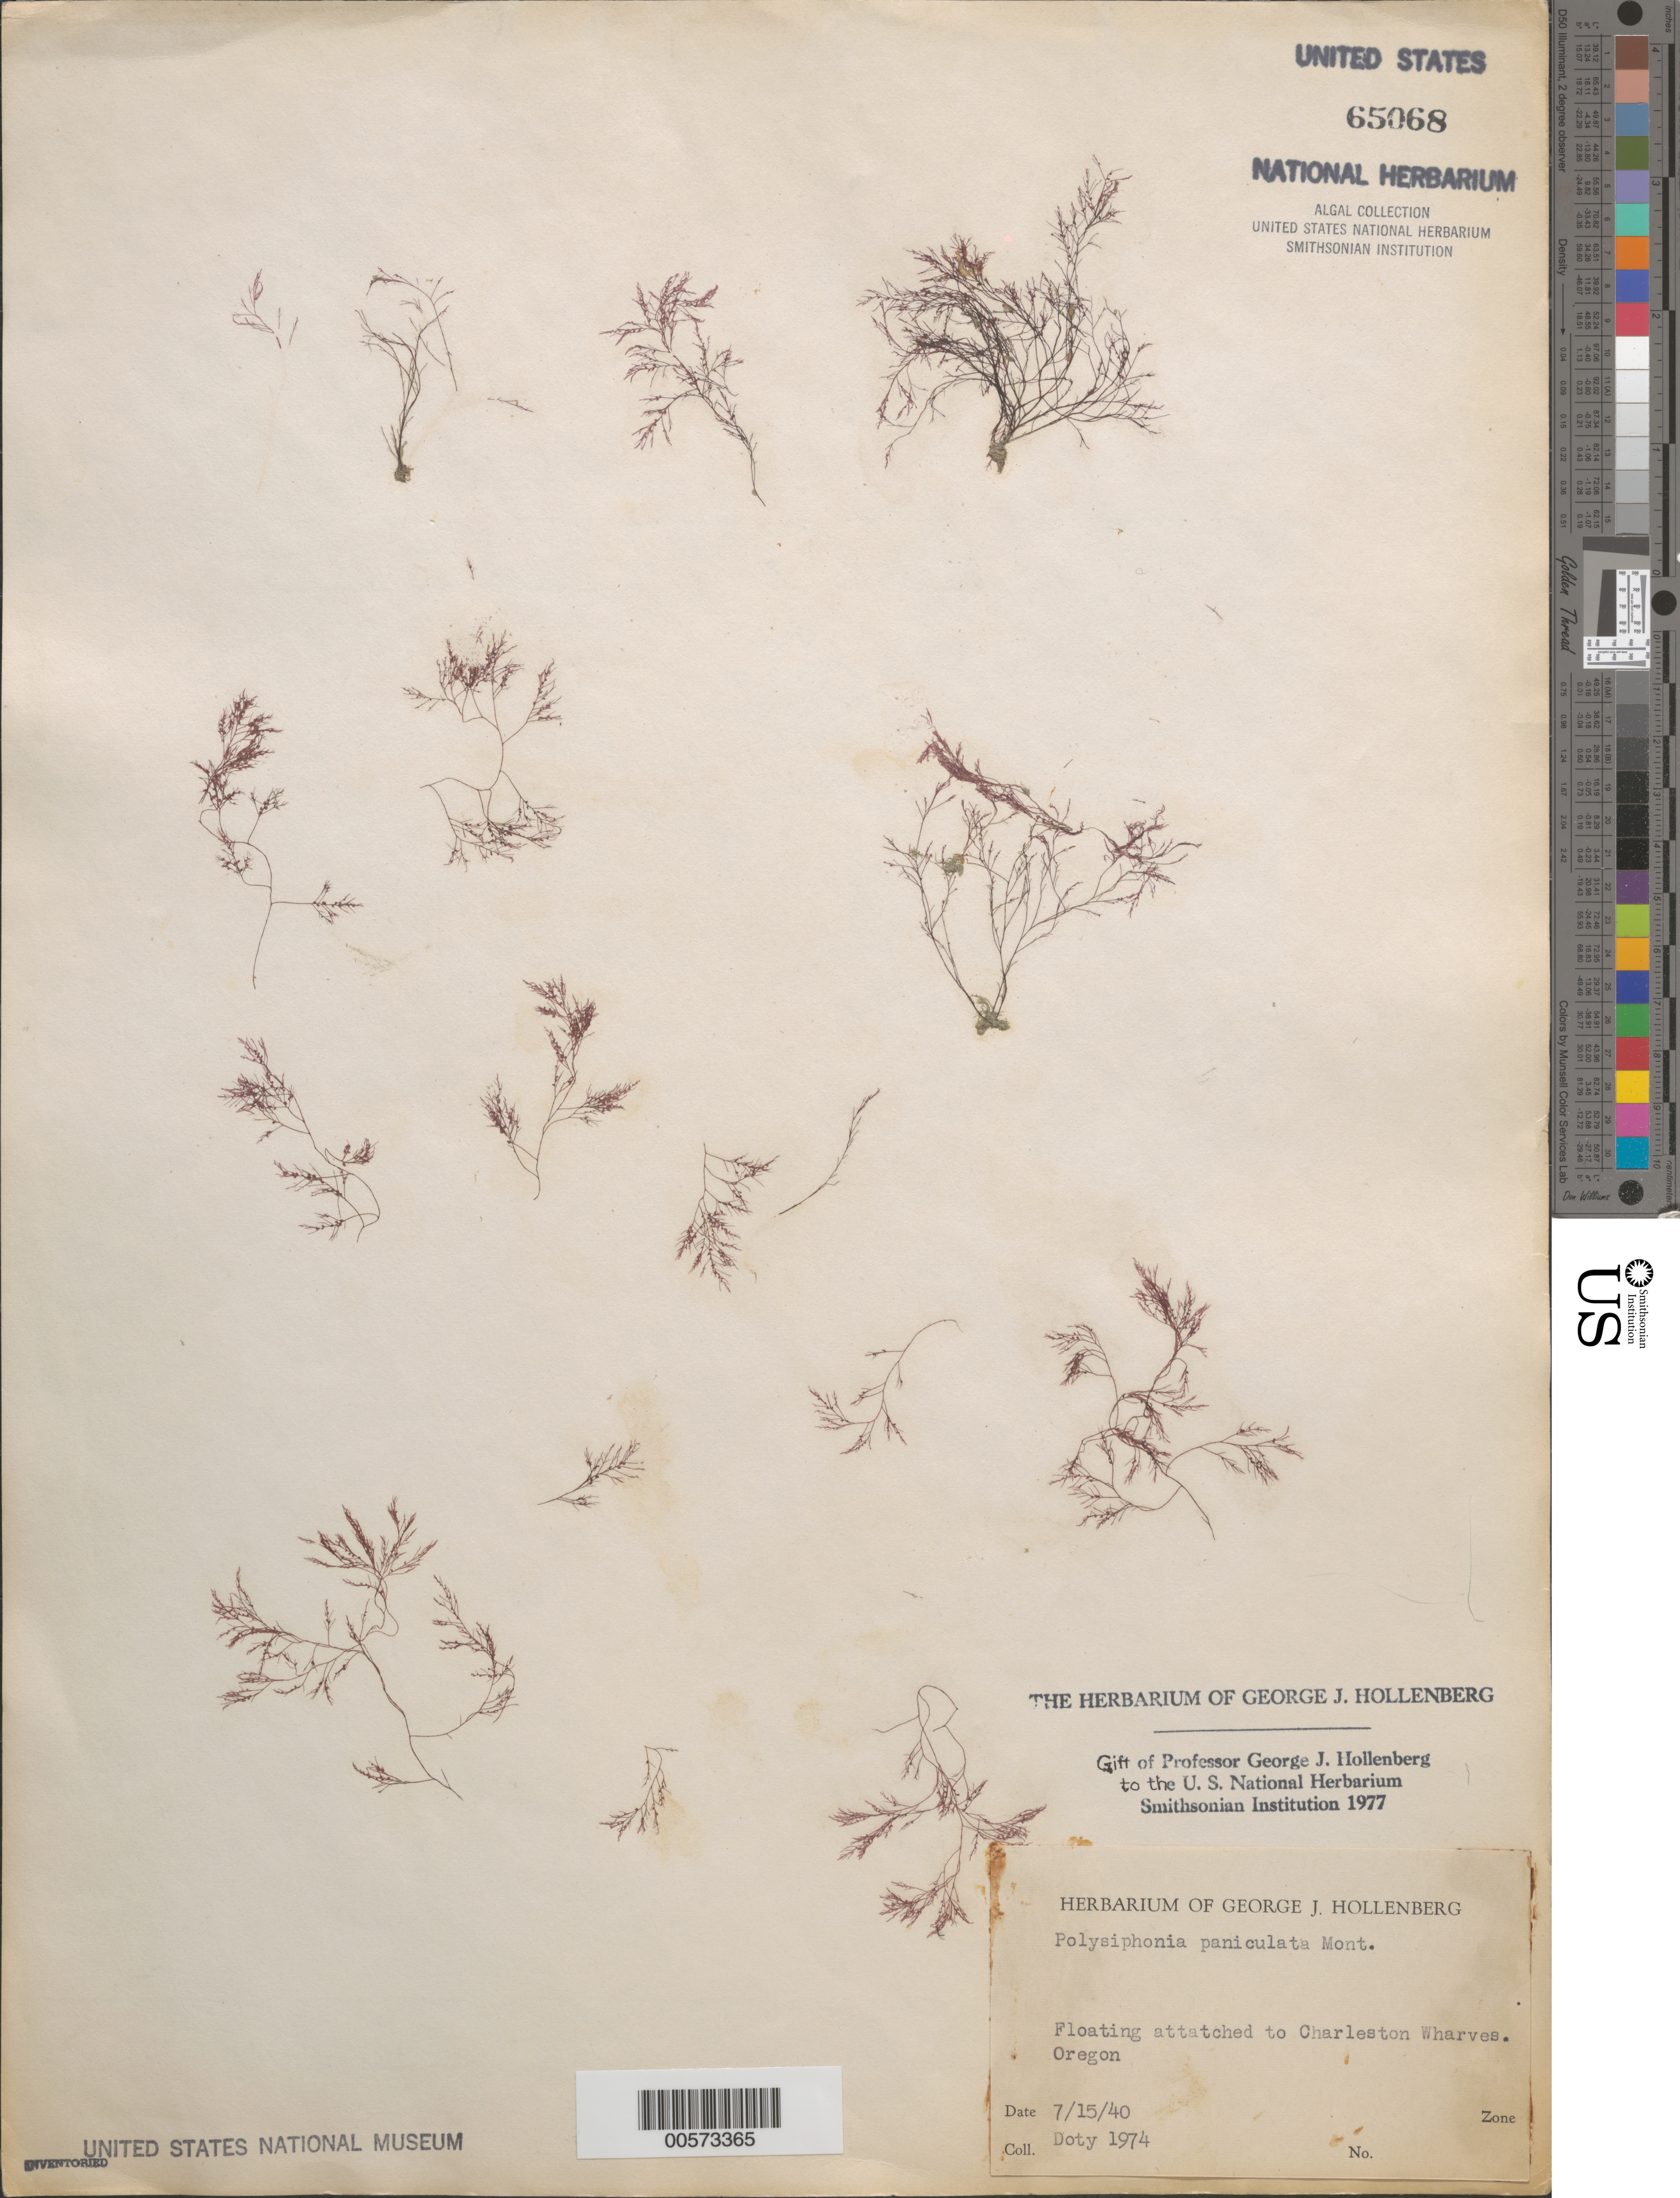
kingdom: Plantae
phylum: Rhodophyta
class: Florideophyceae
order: Ceramiales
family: Rhodomelaceae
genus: Eutrichosiphonia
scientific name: Eutrichosiphonia paniculata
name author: (Mont.) D.E.Bustamante & T.O. Cho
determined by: Algae name updating Project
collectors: M. S. Doty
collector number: MSD 1974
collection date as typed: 15 Jul 1940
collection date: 1940-07-15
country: United States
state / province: Oregon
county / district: Coos County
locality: Charleston wharves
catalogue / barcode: US 65068